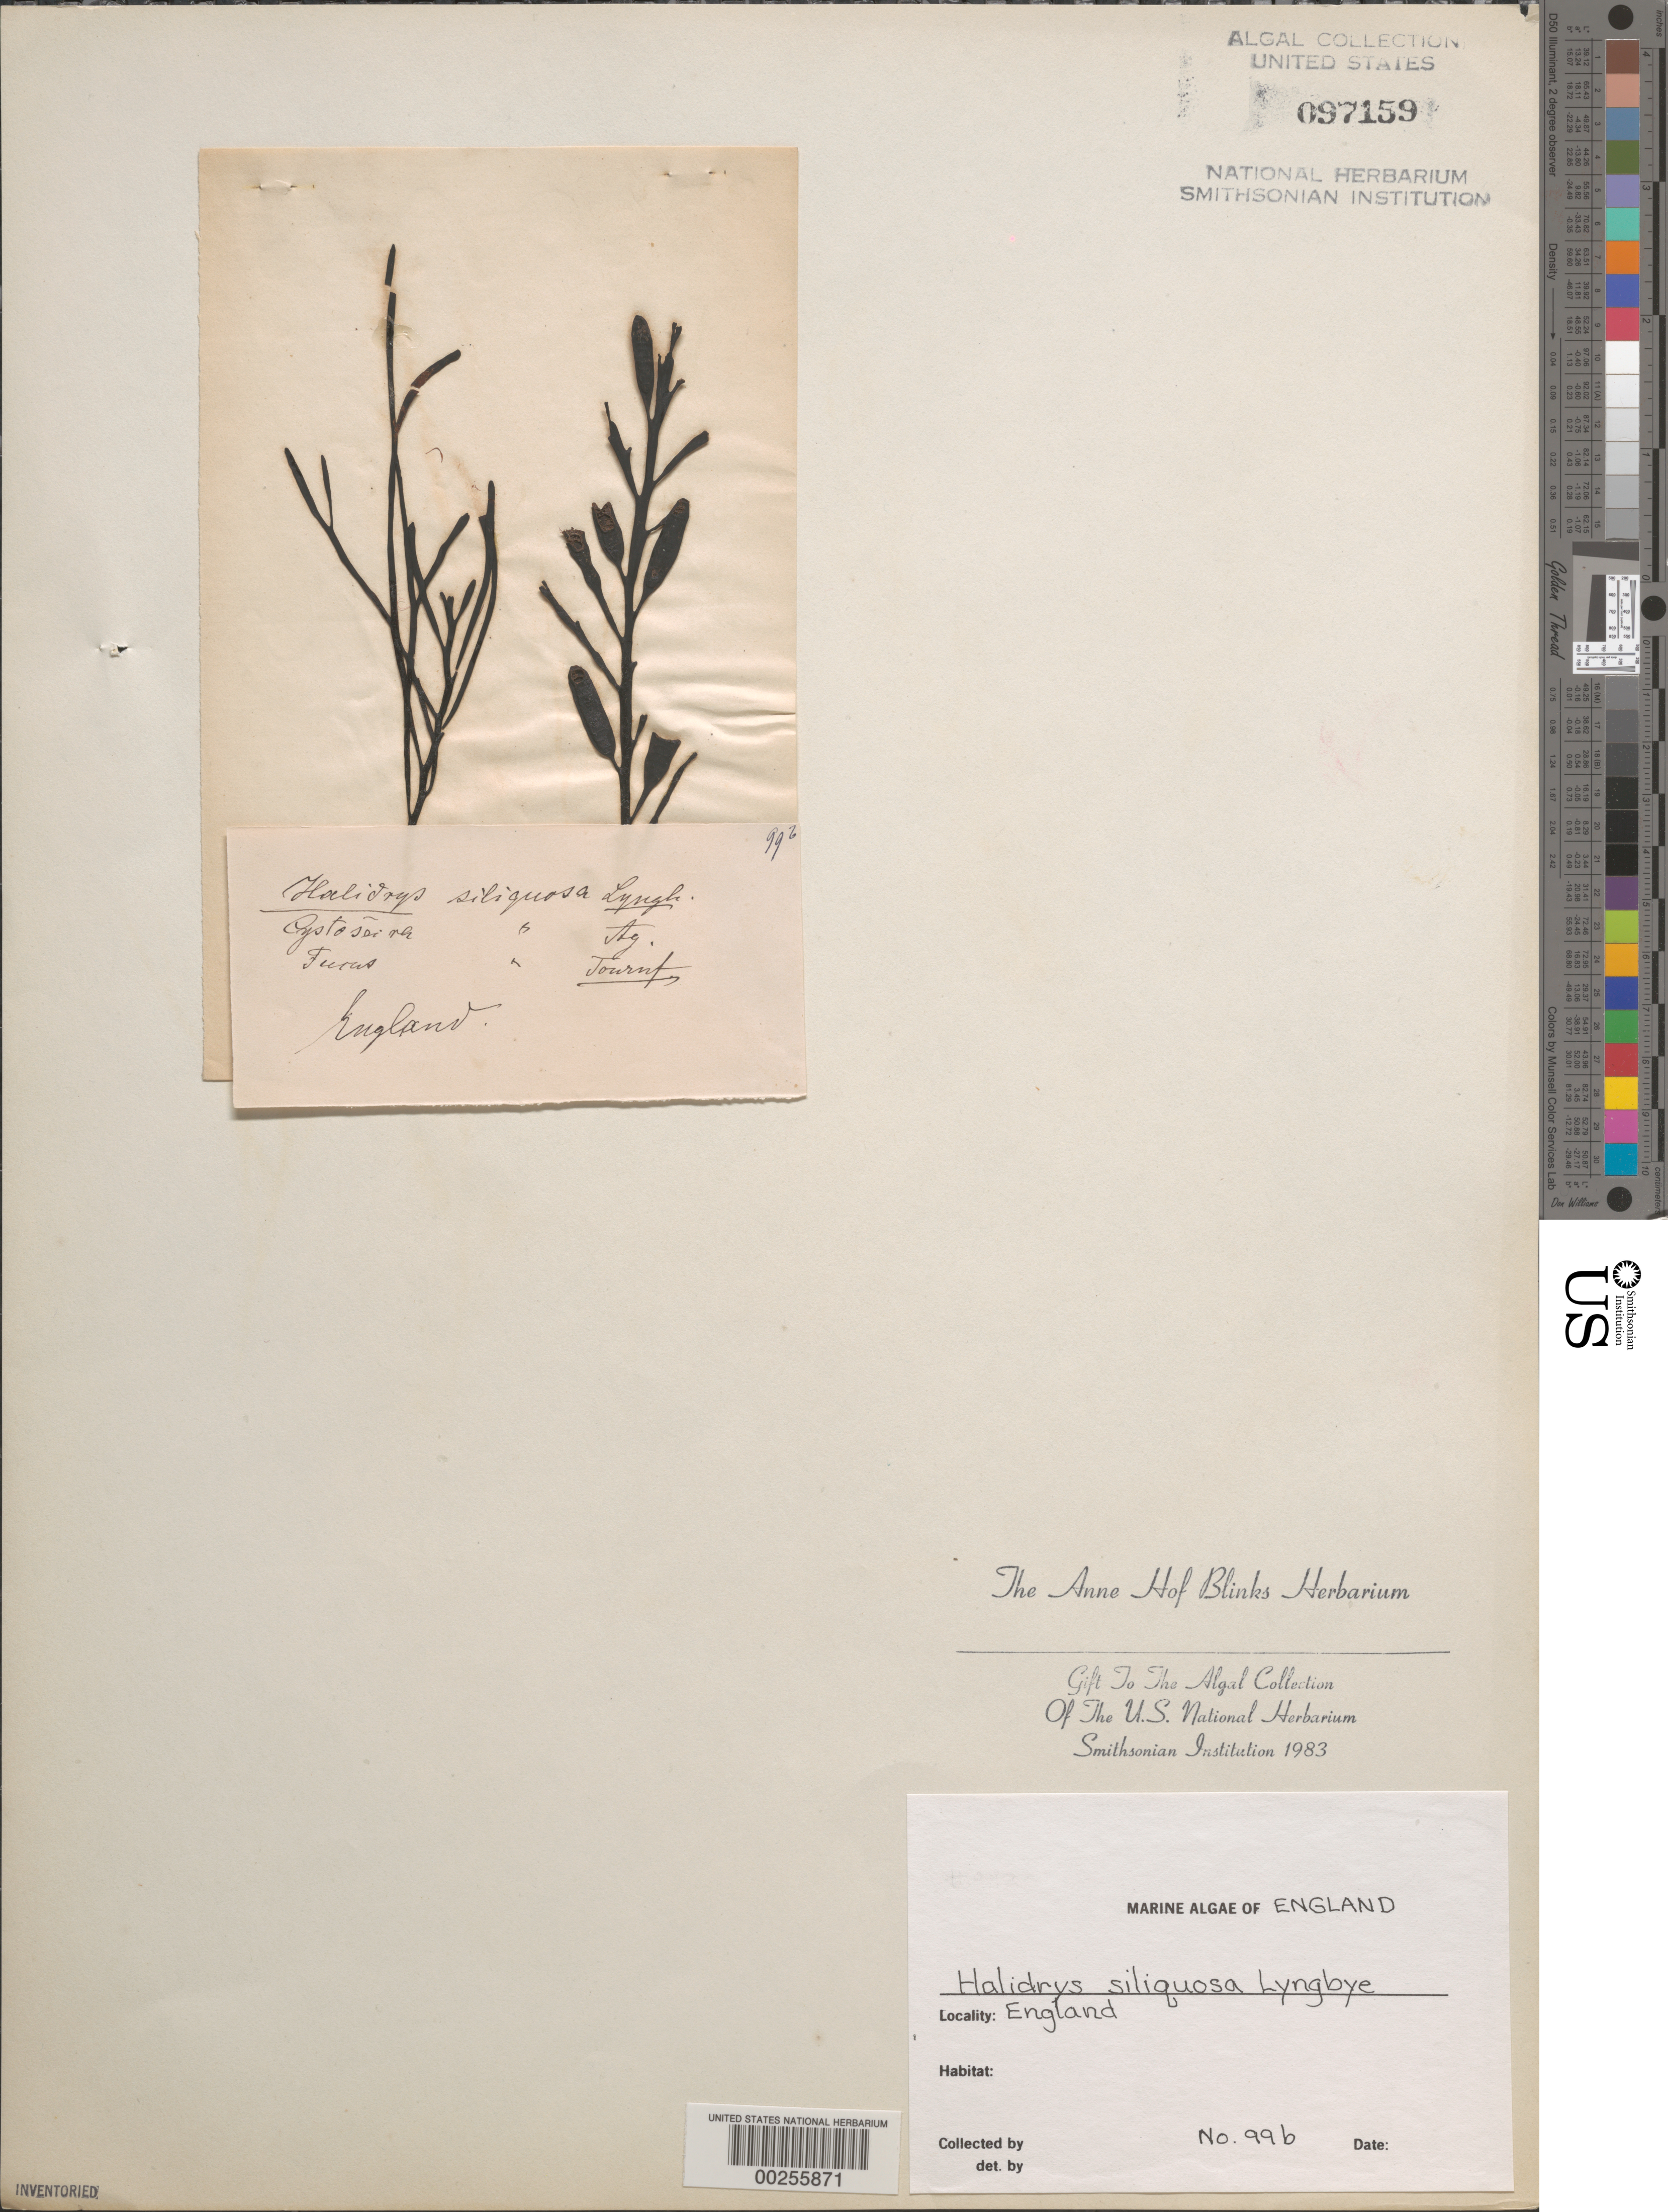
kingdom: Chromista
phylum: Ochrophyta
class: Phaeophyceae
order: Fucales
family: Sargassaceae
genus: Halidrys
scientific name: Halidrys siliquosa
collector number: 99b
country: United Kingdom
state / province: England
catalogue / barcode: US 97159